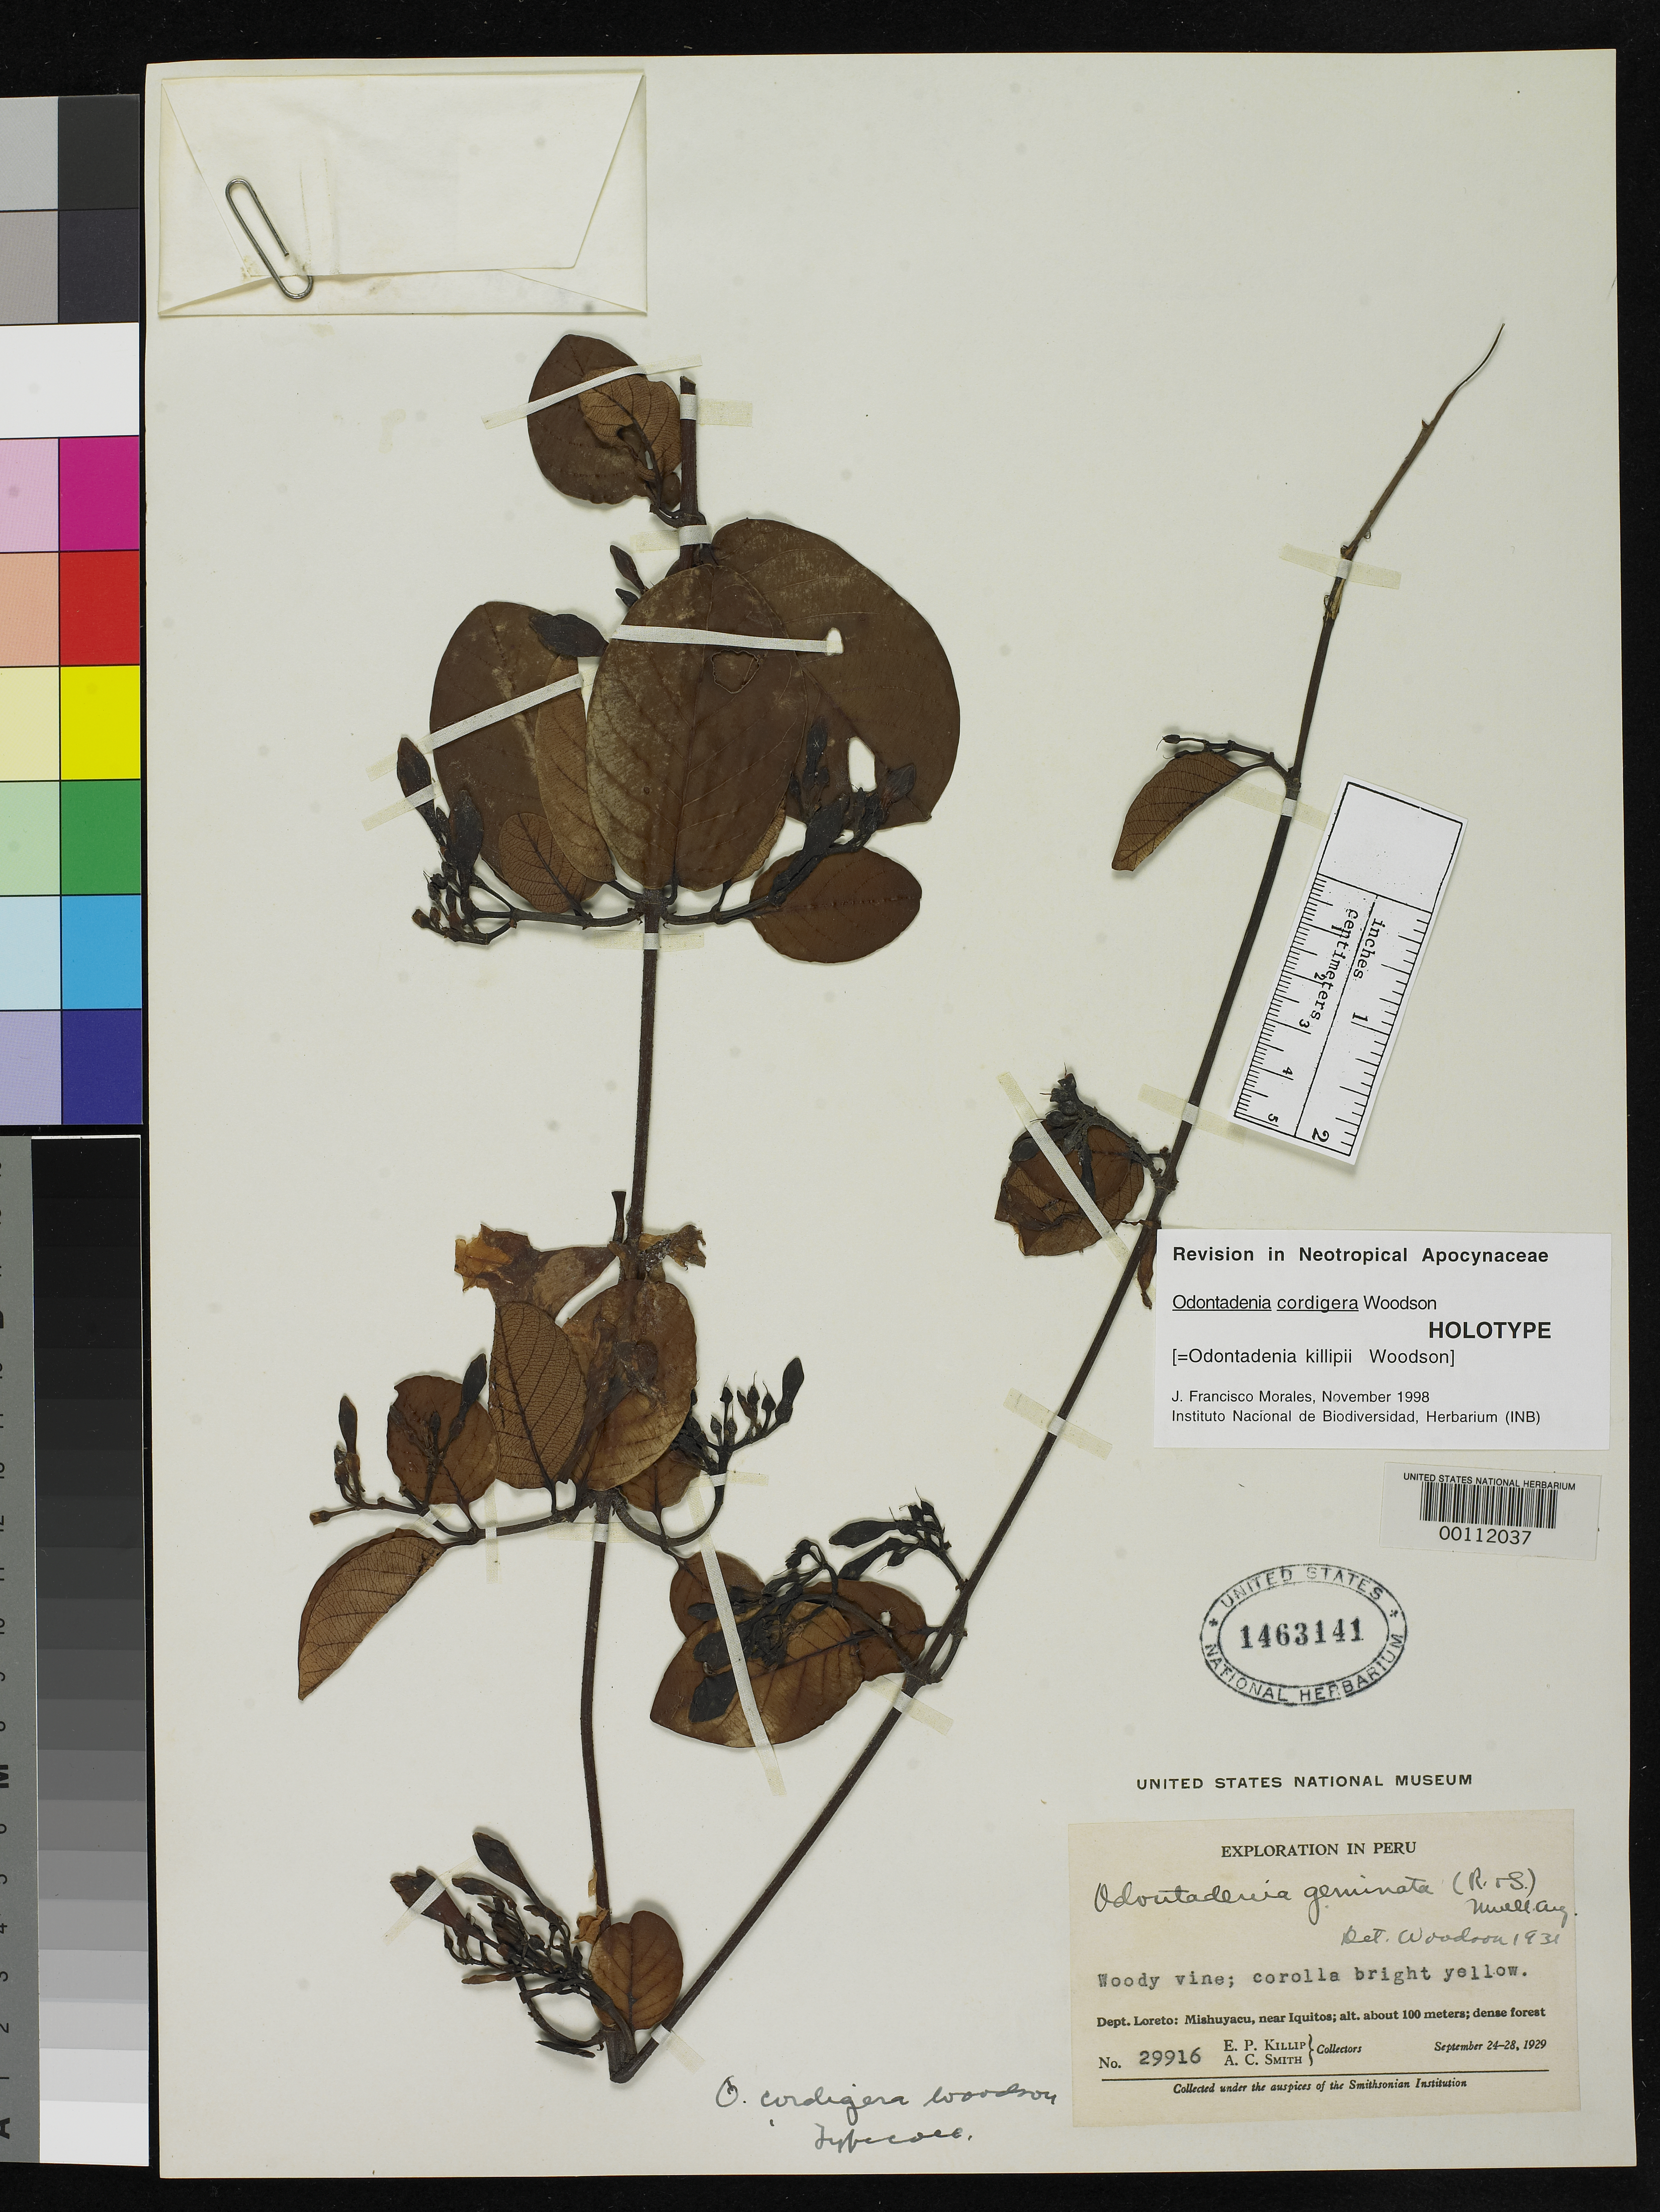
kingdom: Plantae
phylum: Tracheophyta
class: Magnoliopsida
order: Gentianales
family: Apocynaceae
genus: Odontadenia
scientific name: Odontadenia cordigera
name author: Woodson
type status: Isotype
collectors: E. P. Killip & A. C. Smith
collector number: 29916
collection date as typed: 24 Sep 1929 to 28 Sep 1929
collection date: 1929-09-24/1929-09-28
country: Peru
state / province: Loreto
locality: Mishuyacu, near Iquitos.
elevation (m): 100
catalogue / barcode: US 1463141